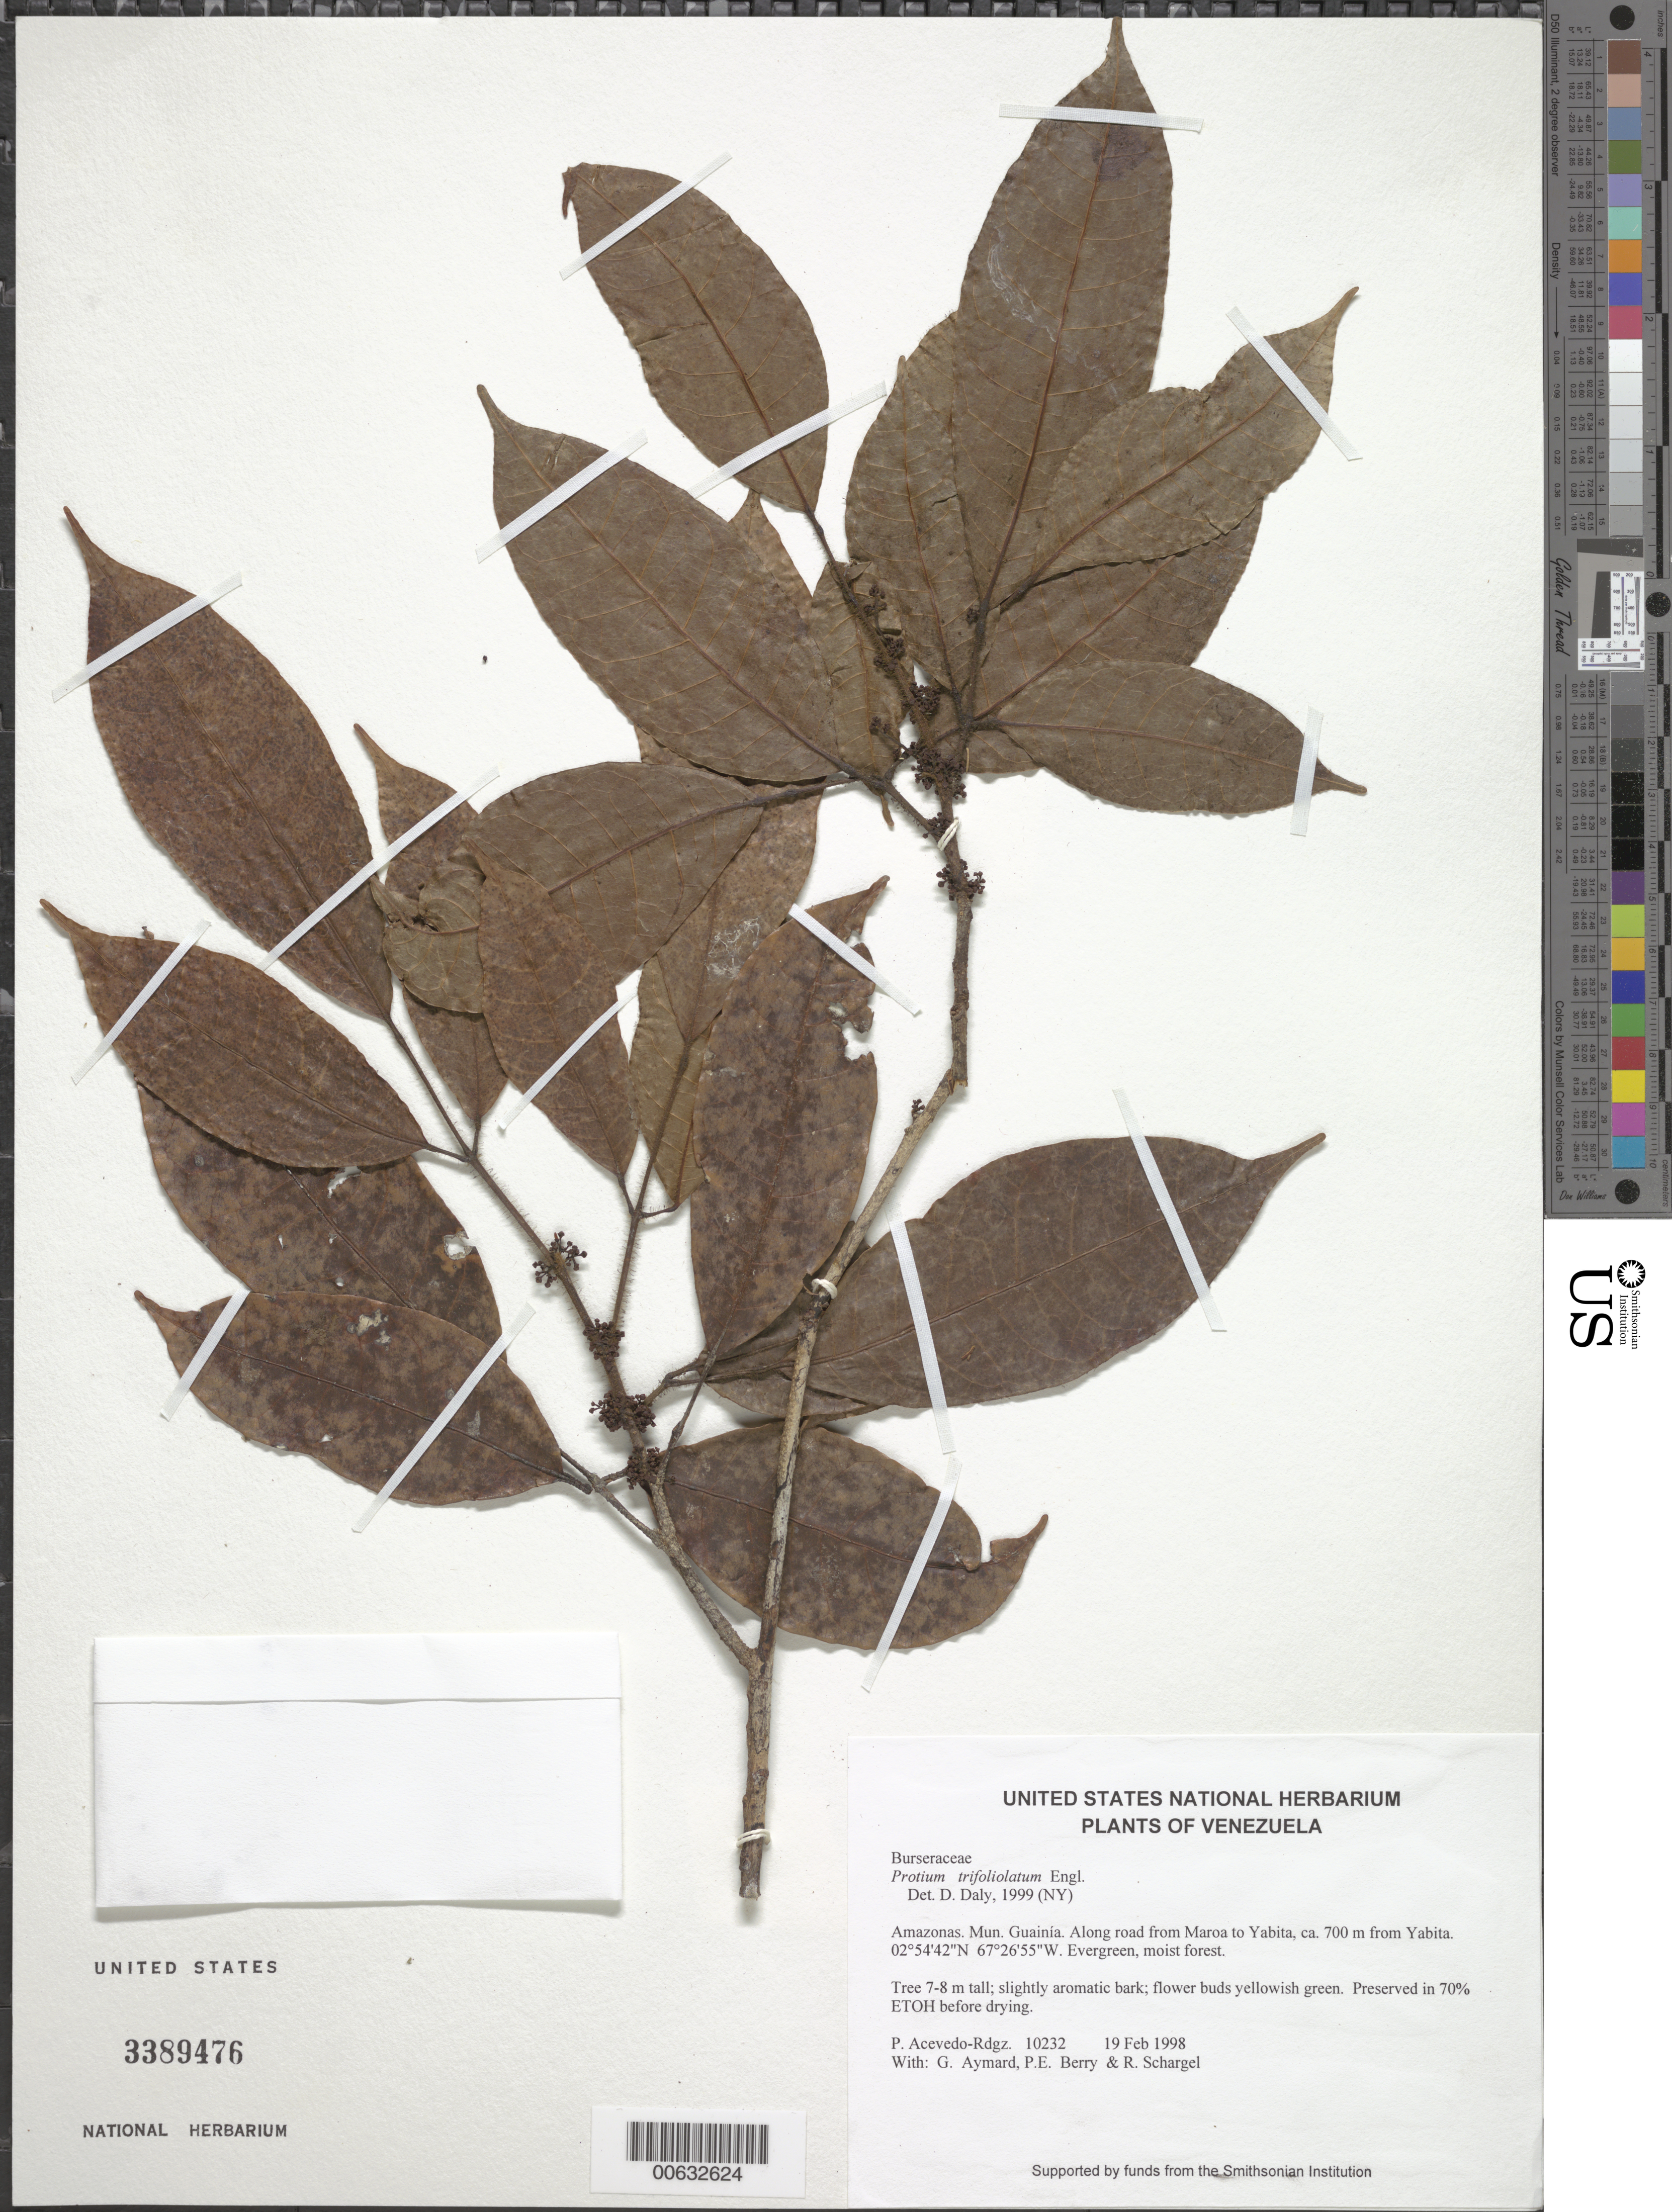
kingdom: Plantae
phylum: Tracheophyta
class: Magnoliopsida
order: Sapindales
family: Burseraceae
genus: Protium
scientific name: Protium trifoliolatum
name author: Engl.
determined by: Daly, D. C.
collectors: P. Acevedo-Rodr., G. A. Aymard, P. E. Berry & R. Schargel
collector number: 10232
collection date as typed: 19 Feb 1998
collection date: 1998-02-19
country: Venezuela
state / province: Amazonas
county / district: Maroa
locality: Along road from Maroa to Yabita, ca. 700 m from Yabita.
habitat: Evergreen, moist forest.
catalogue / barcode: US 3389476